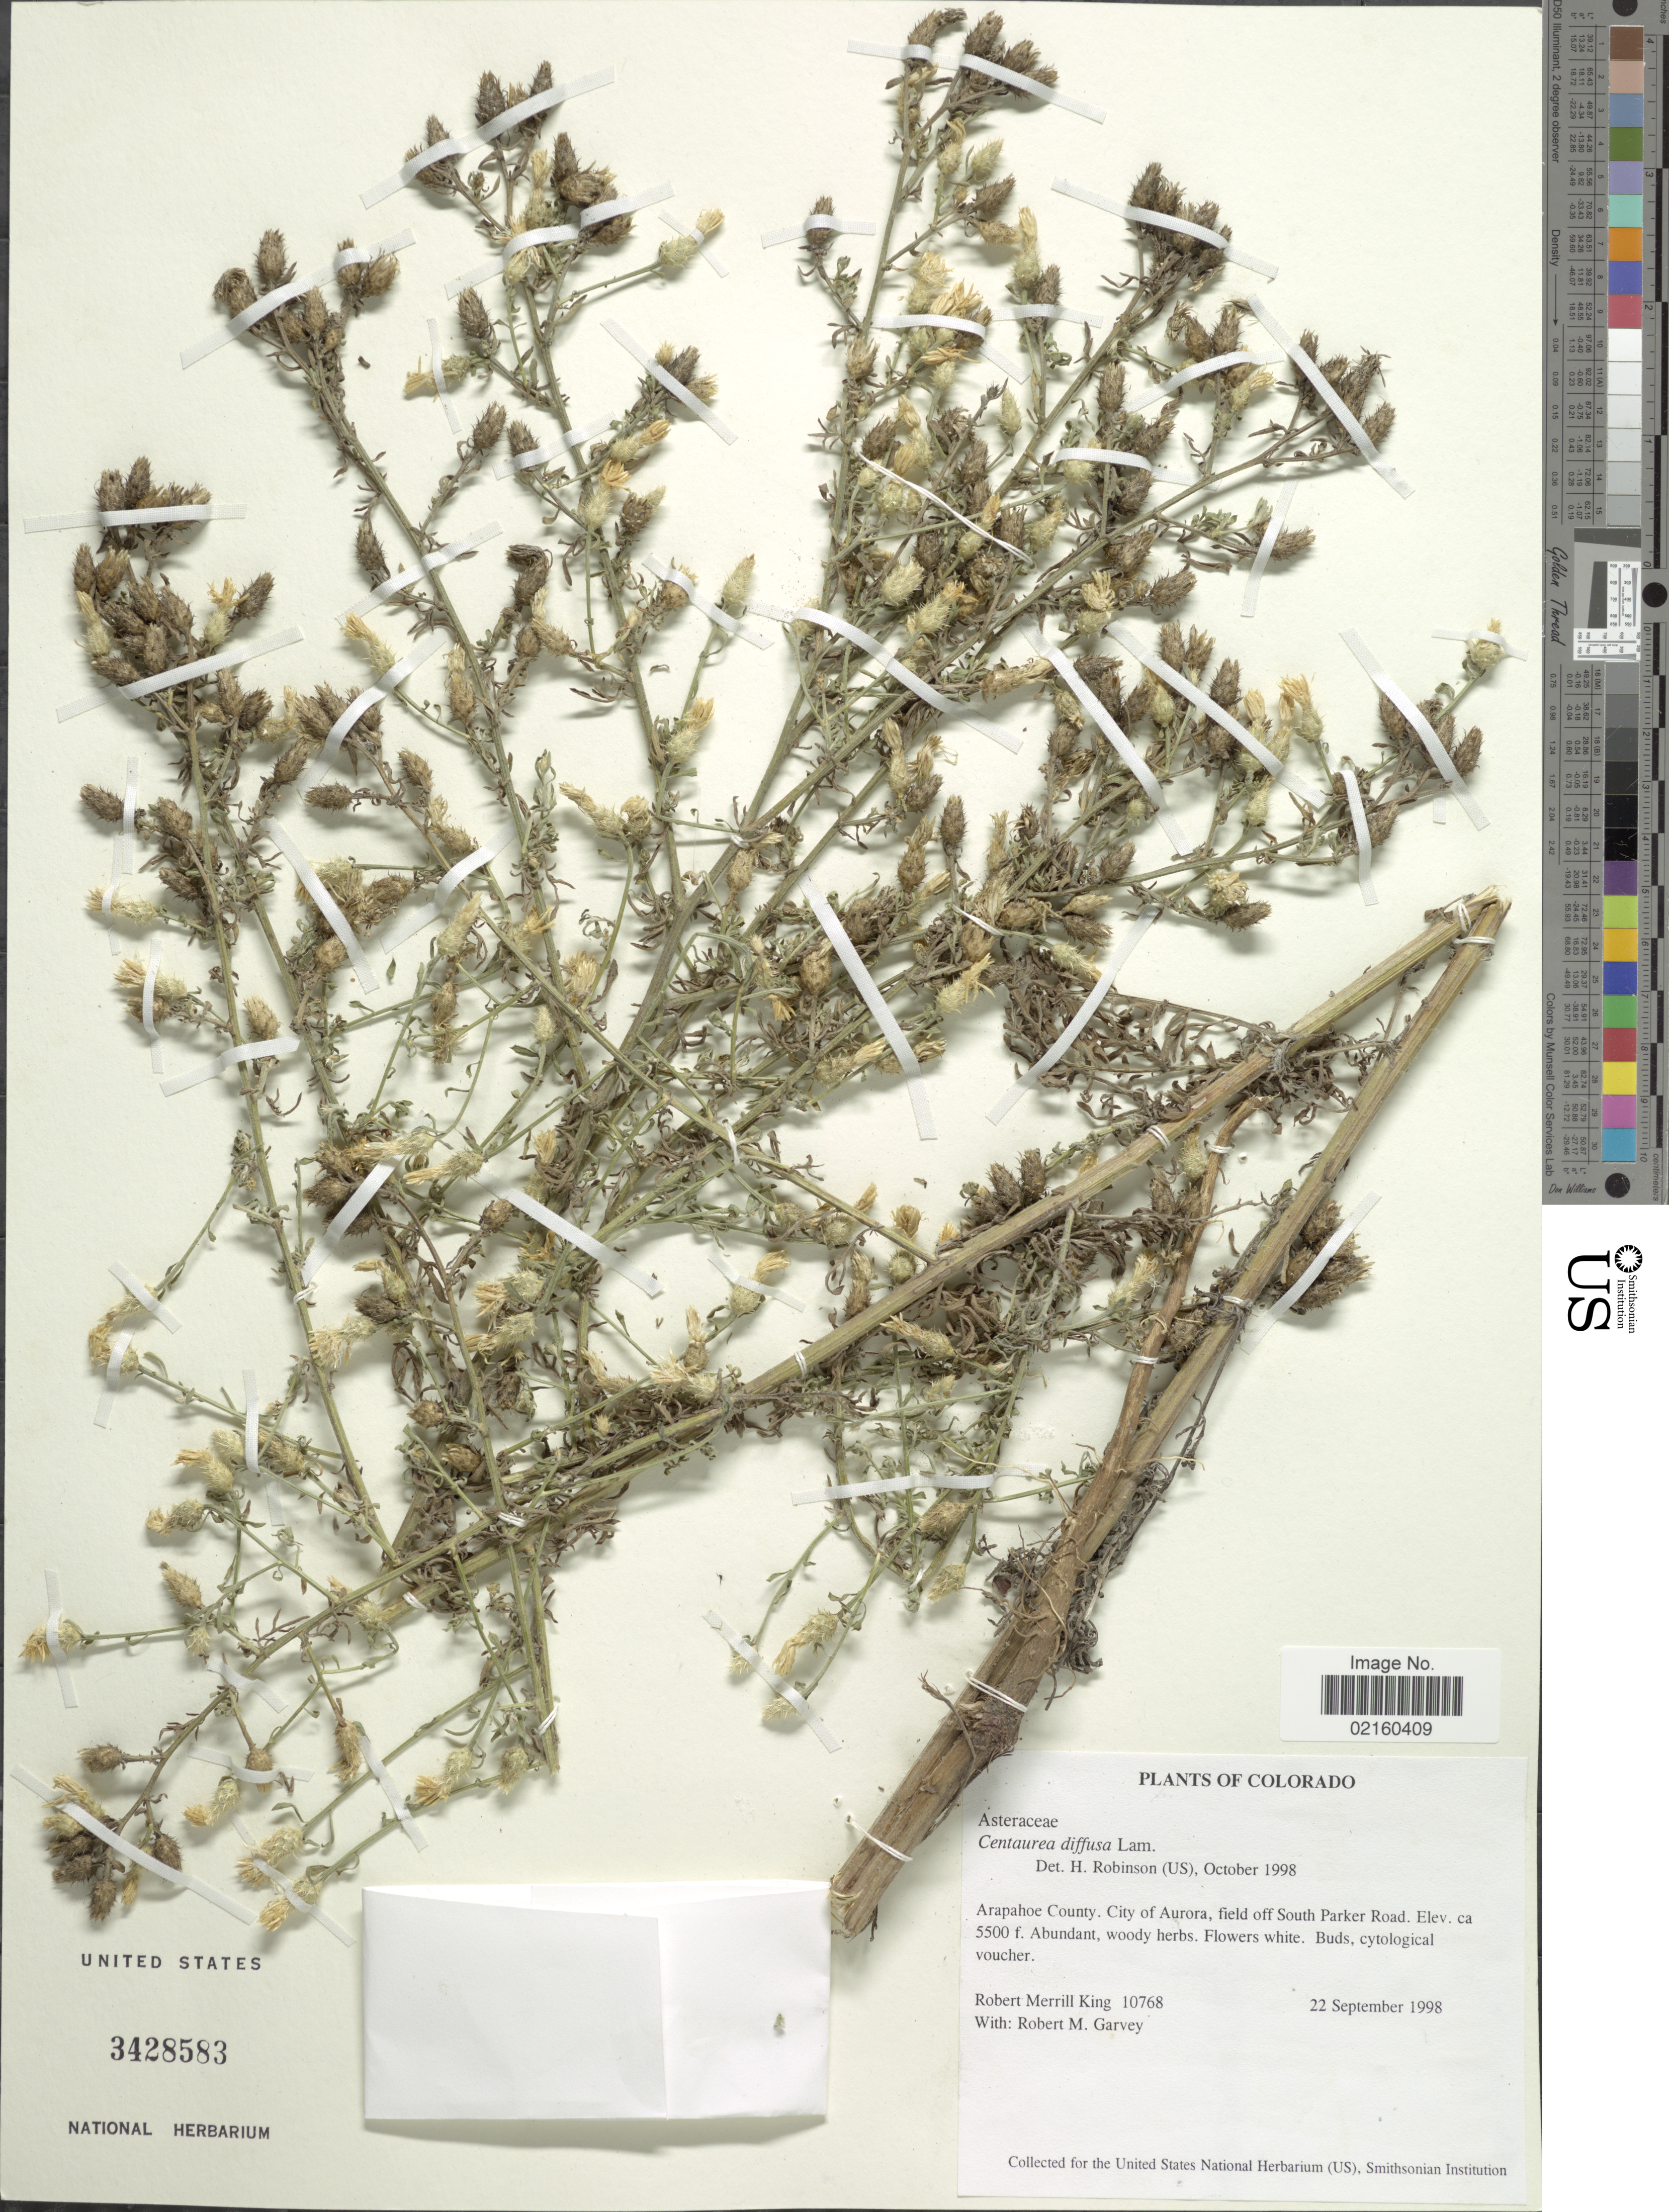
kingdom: Plantae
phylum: Tracheophyta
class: Magnoliopsida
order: Asterales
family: Asteraceae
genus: Centaurea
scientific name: Centaurea diffusa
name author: Lam.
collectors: R. M. King & R. Garvey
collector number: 10768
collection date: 1998-09-22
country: United States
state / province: Colorado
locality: Arapahoe County, City of Aurora, field off South Parker Road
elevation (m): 1676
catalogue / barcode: US 3428583